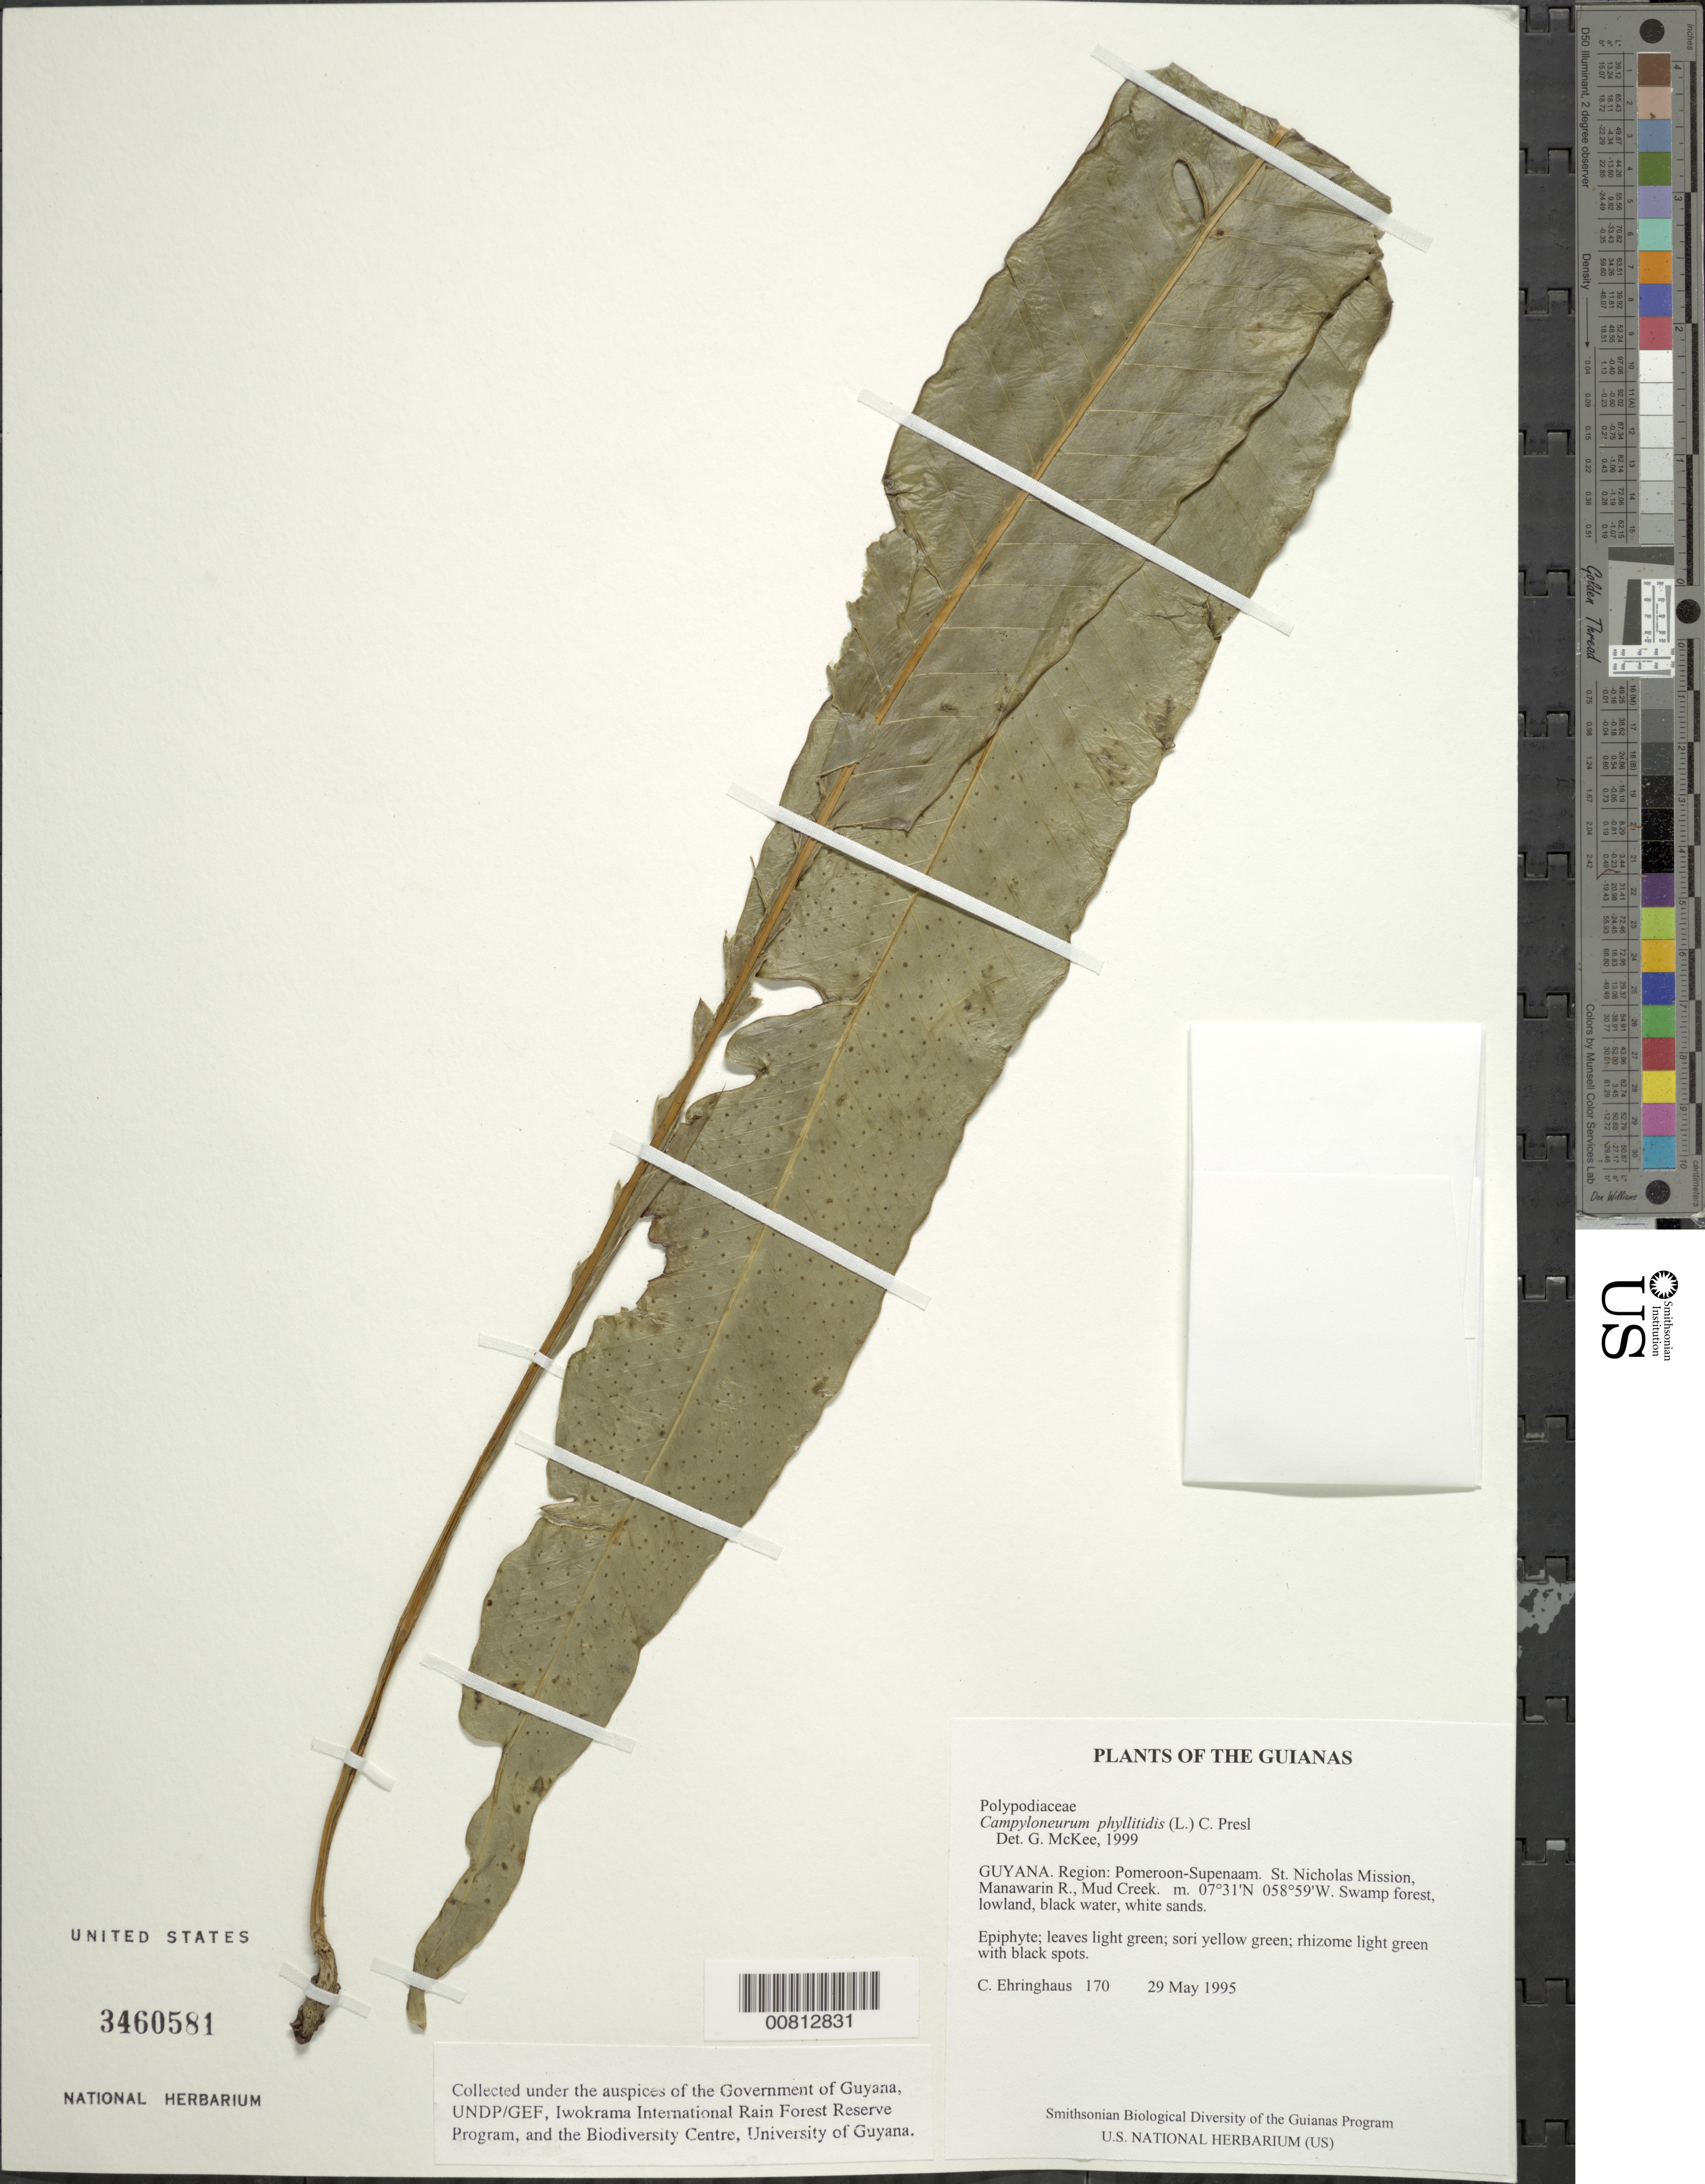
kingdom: Plantae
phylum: Tracheophyta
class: Polypodiopsida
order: Polypodiales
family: Polypodiaceae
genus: Campyloneurum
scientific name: Campyloneurum phyllitidis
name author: (L.) C. Presl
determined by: McKee, G. S., (US), NMNH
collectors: C. Ehringhaus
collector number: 170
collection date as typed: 29 May 1995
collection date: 1995-05-29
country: Guyana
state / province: Pomeroon-Supenaam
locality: St. Nicholas Mission, Manawarin R., Mud Creek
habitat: Swamp forest, lowland, black water, white sands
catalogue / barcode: US 3460581